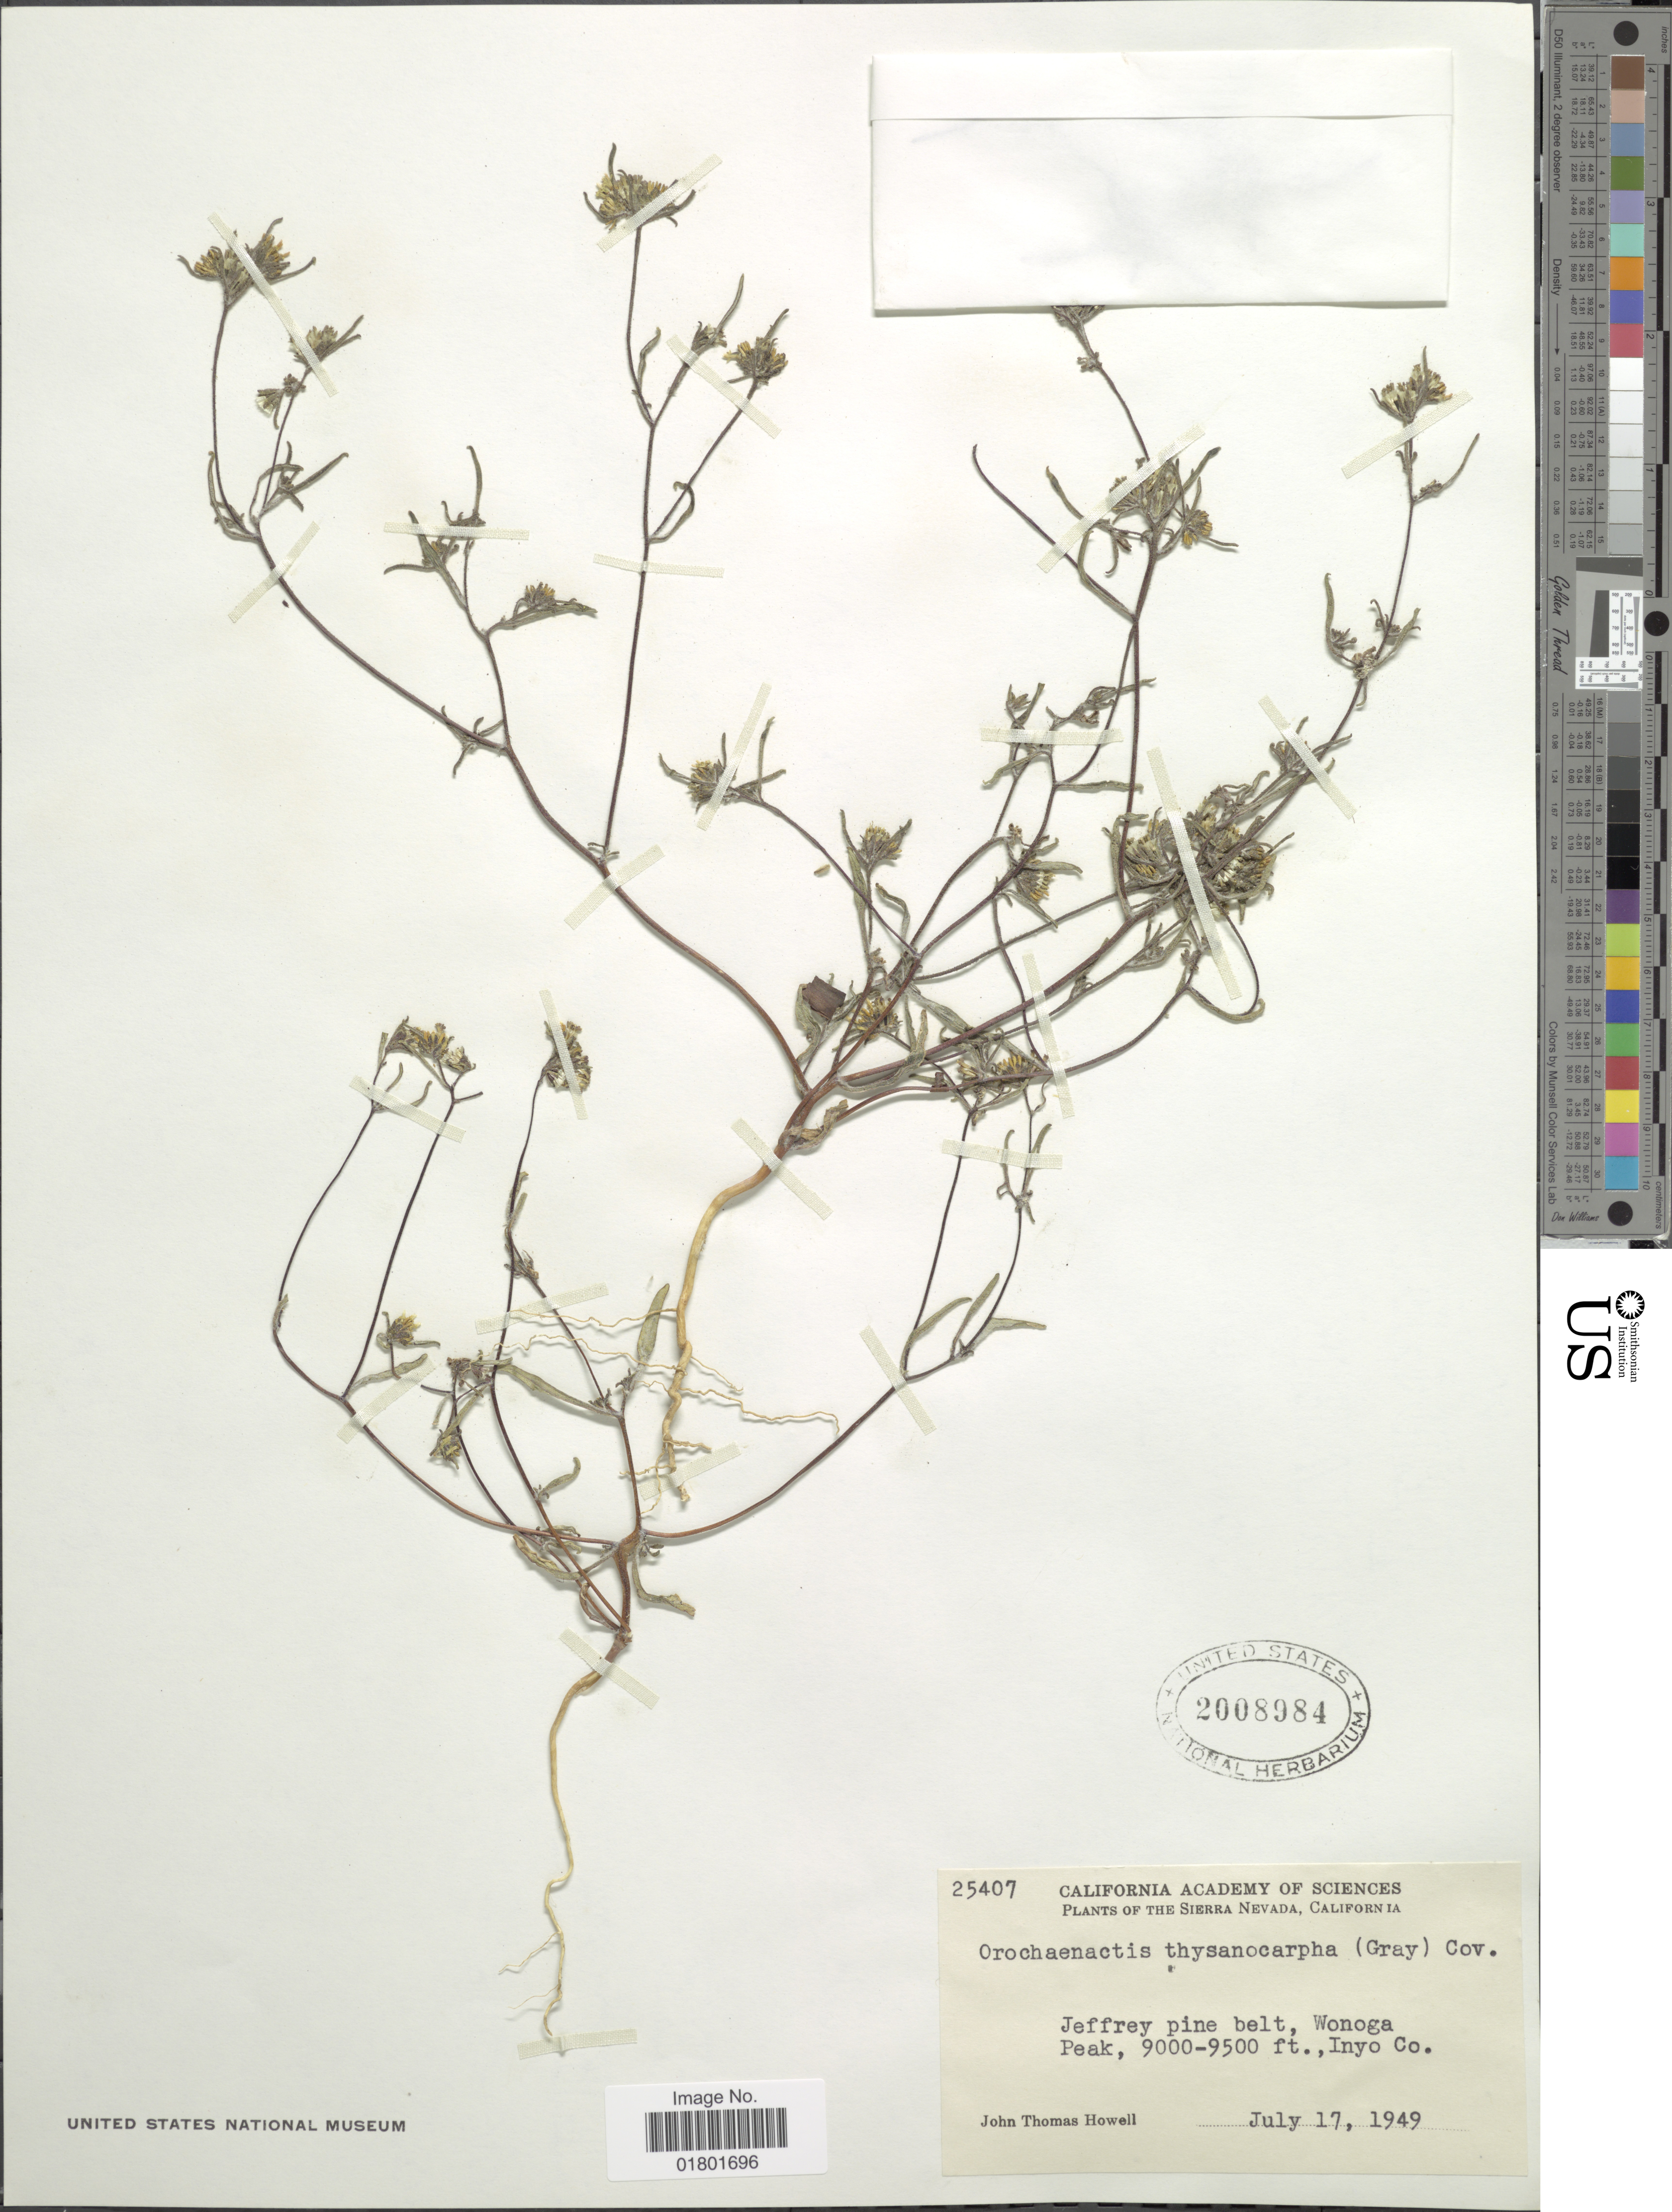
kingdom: Plantae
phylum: Tracheophyta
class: Magnoliopsida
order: Asterales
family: Asteraceae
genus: Orochaenactis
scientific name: Orochaenactis thysanocarpha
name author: (A. Gray) Coville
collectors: J. T. Howell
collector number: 25407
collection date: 1949-07-17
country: United States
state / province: California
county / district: Inyo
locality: The Sierra Nevada, Jeffrey pine belt, Wonoga Peak, Inyo Co.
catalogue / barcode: US 2008984